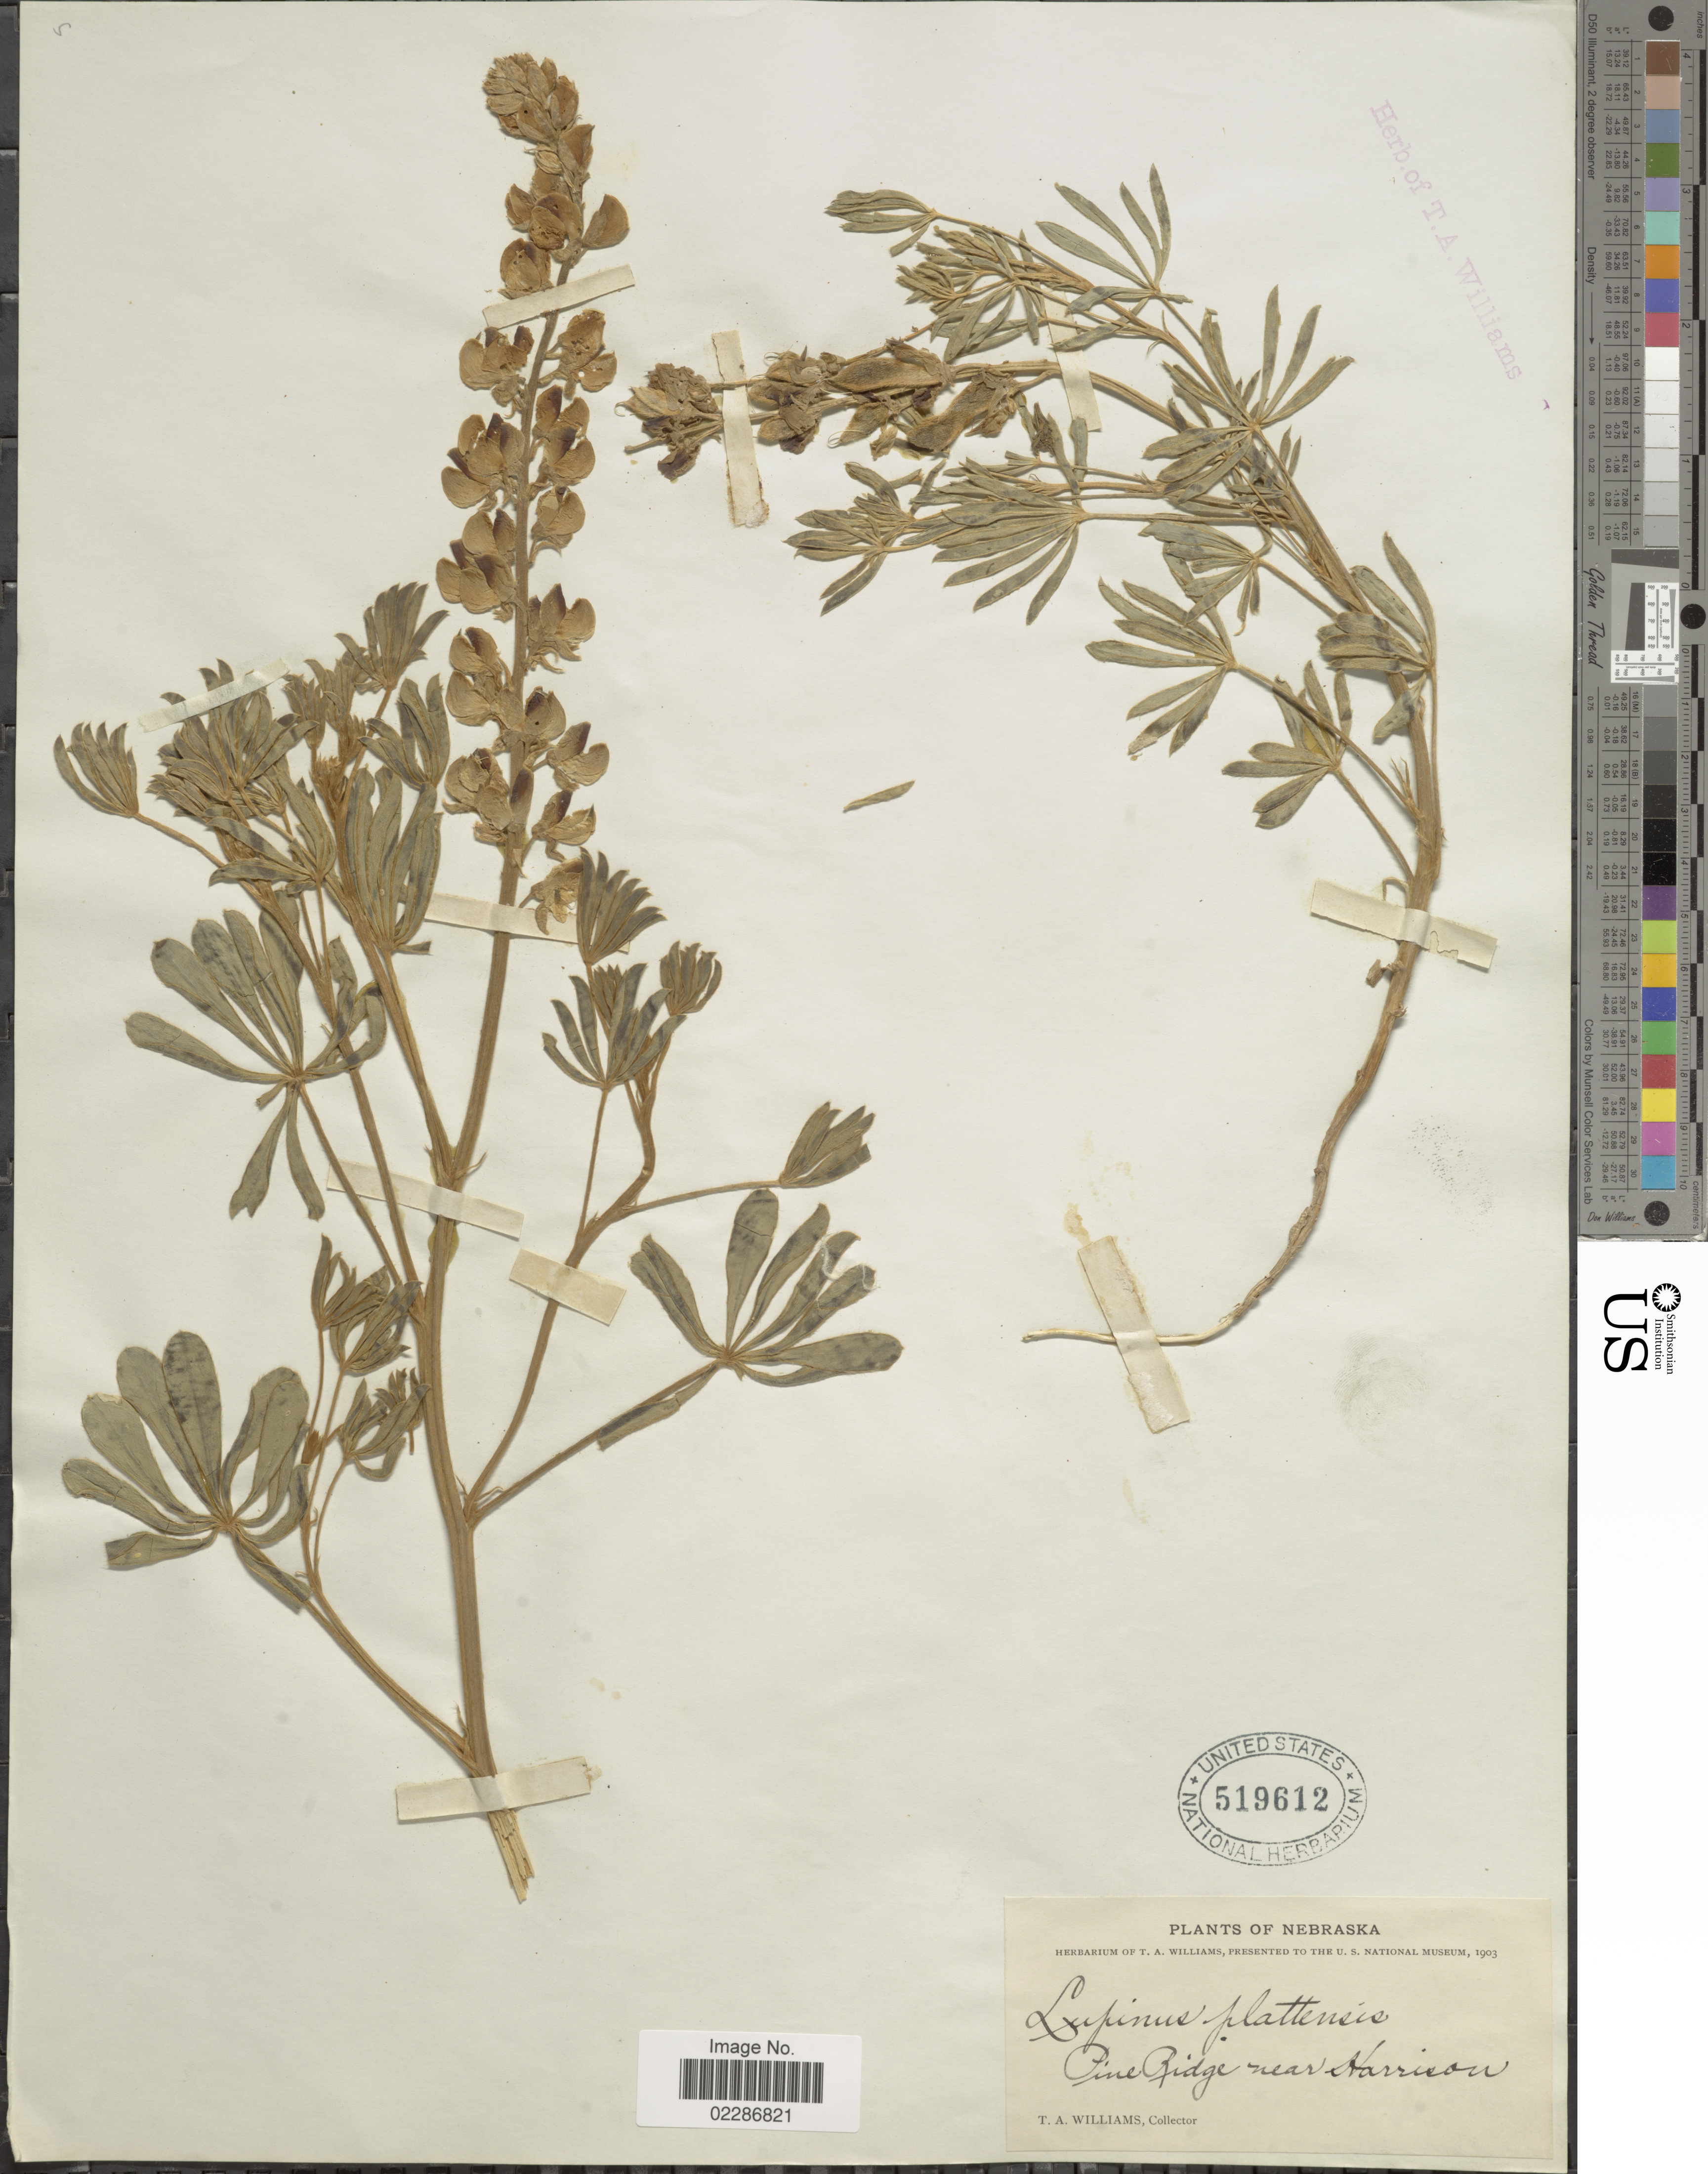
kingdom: Plantae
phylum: Tracheophyta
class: Magnoliopsida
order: Fabales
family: Fabaceae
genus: Lupinus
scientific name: Lupinus plattensis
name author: S. Watson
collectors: T. A. Williams (herbarium)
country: United States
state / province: Nebraska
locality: Pine Ridge near Harrison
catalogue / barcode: US 519612